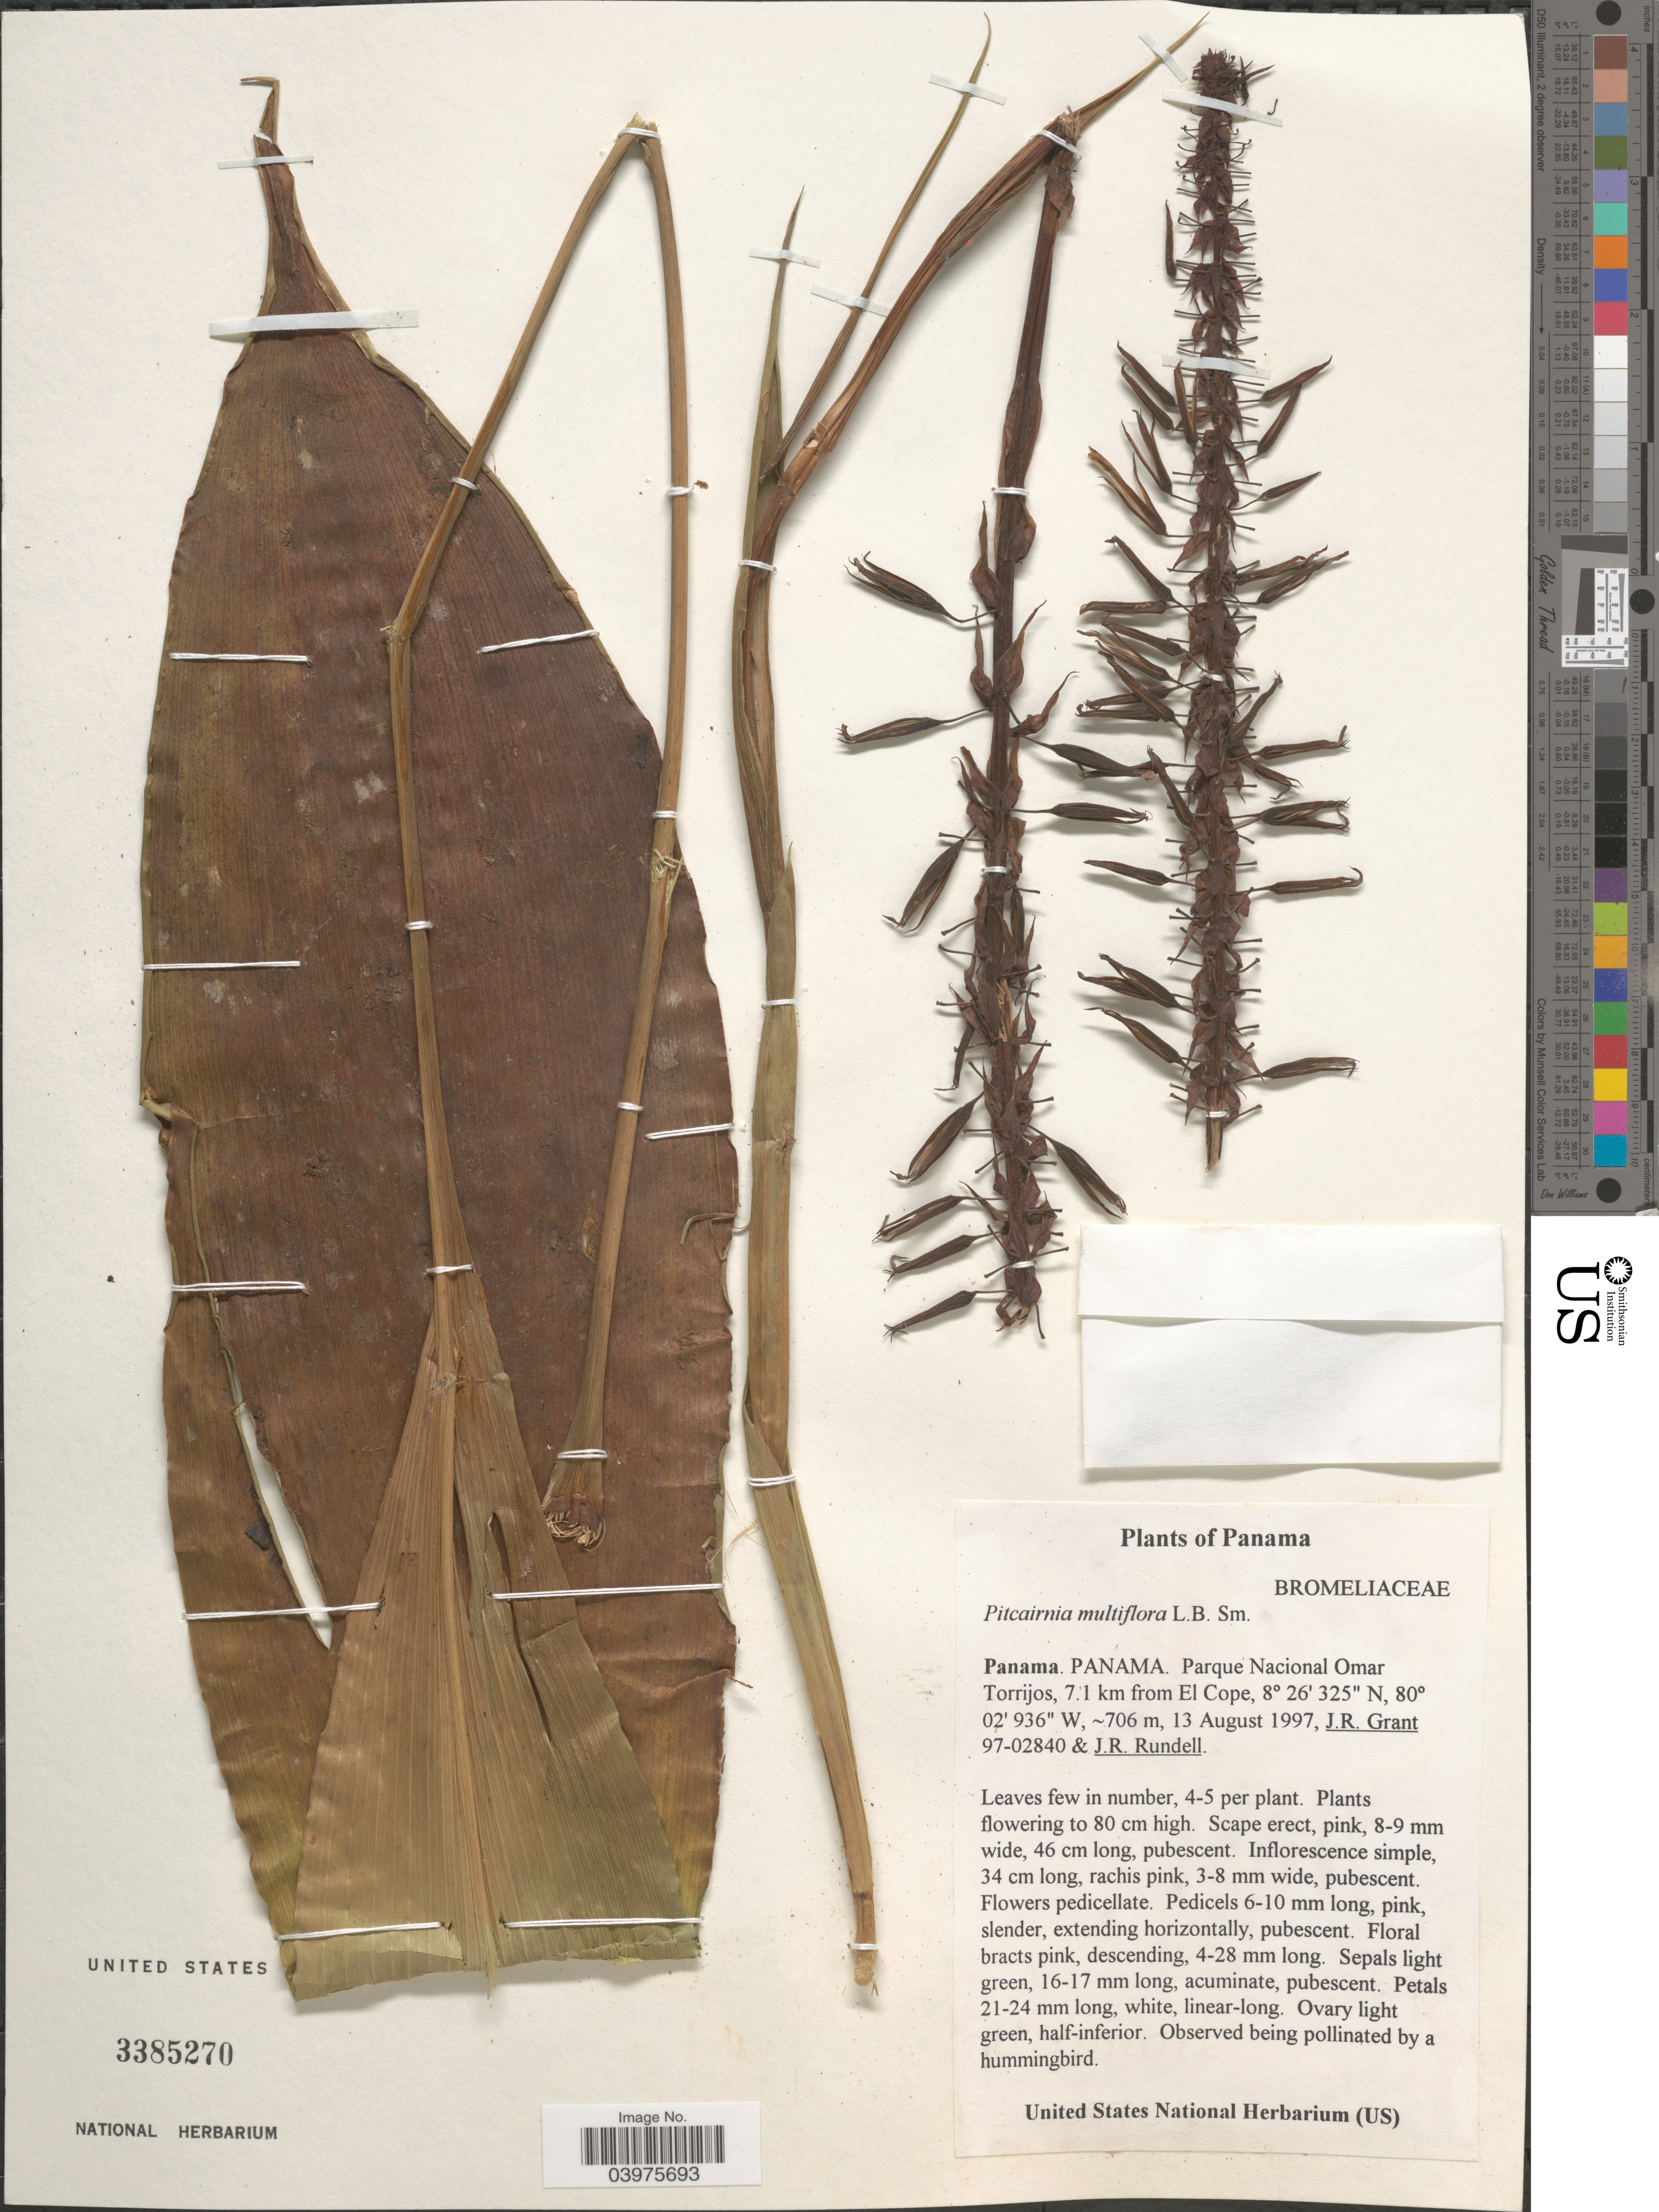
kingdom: Plantae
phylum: Tracheophyta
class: Liliopsida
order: Poales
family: Bromeliaceae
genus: Pitcairnia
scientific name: Pitcairnia multiflora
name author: L.B. Sm.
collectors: J. Grant & J. R. Rundell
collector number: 97-02840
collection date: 1997-08-13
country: Panama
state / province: Panamá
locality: Parque Nacional Omar Torrijos, 7.4 km from El Cope.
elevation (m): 706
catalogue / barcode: US 3385270